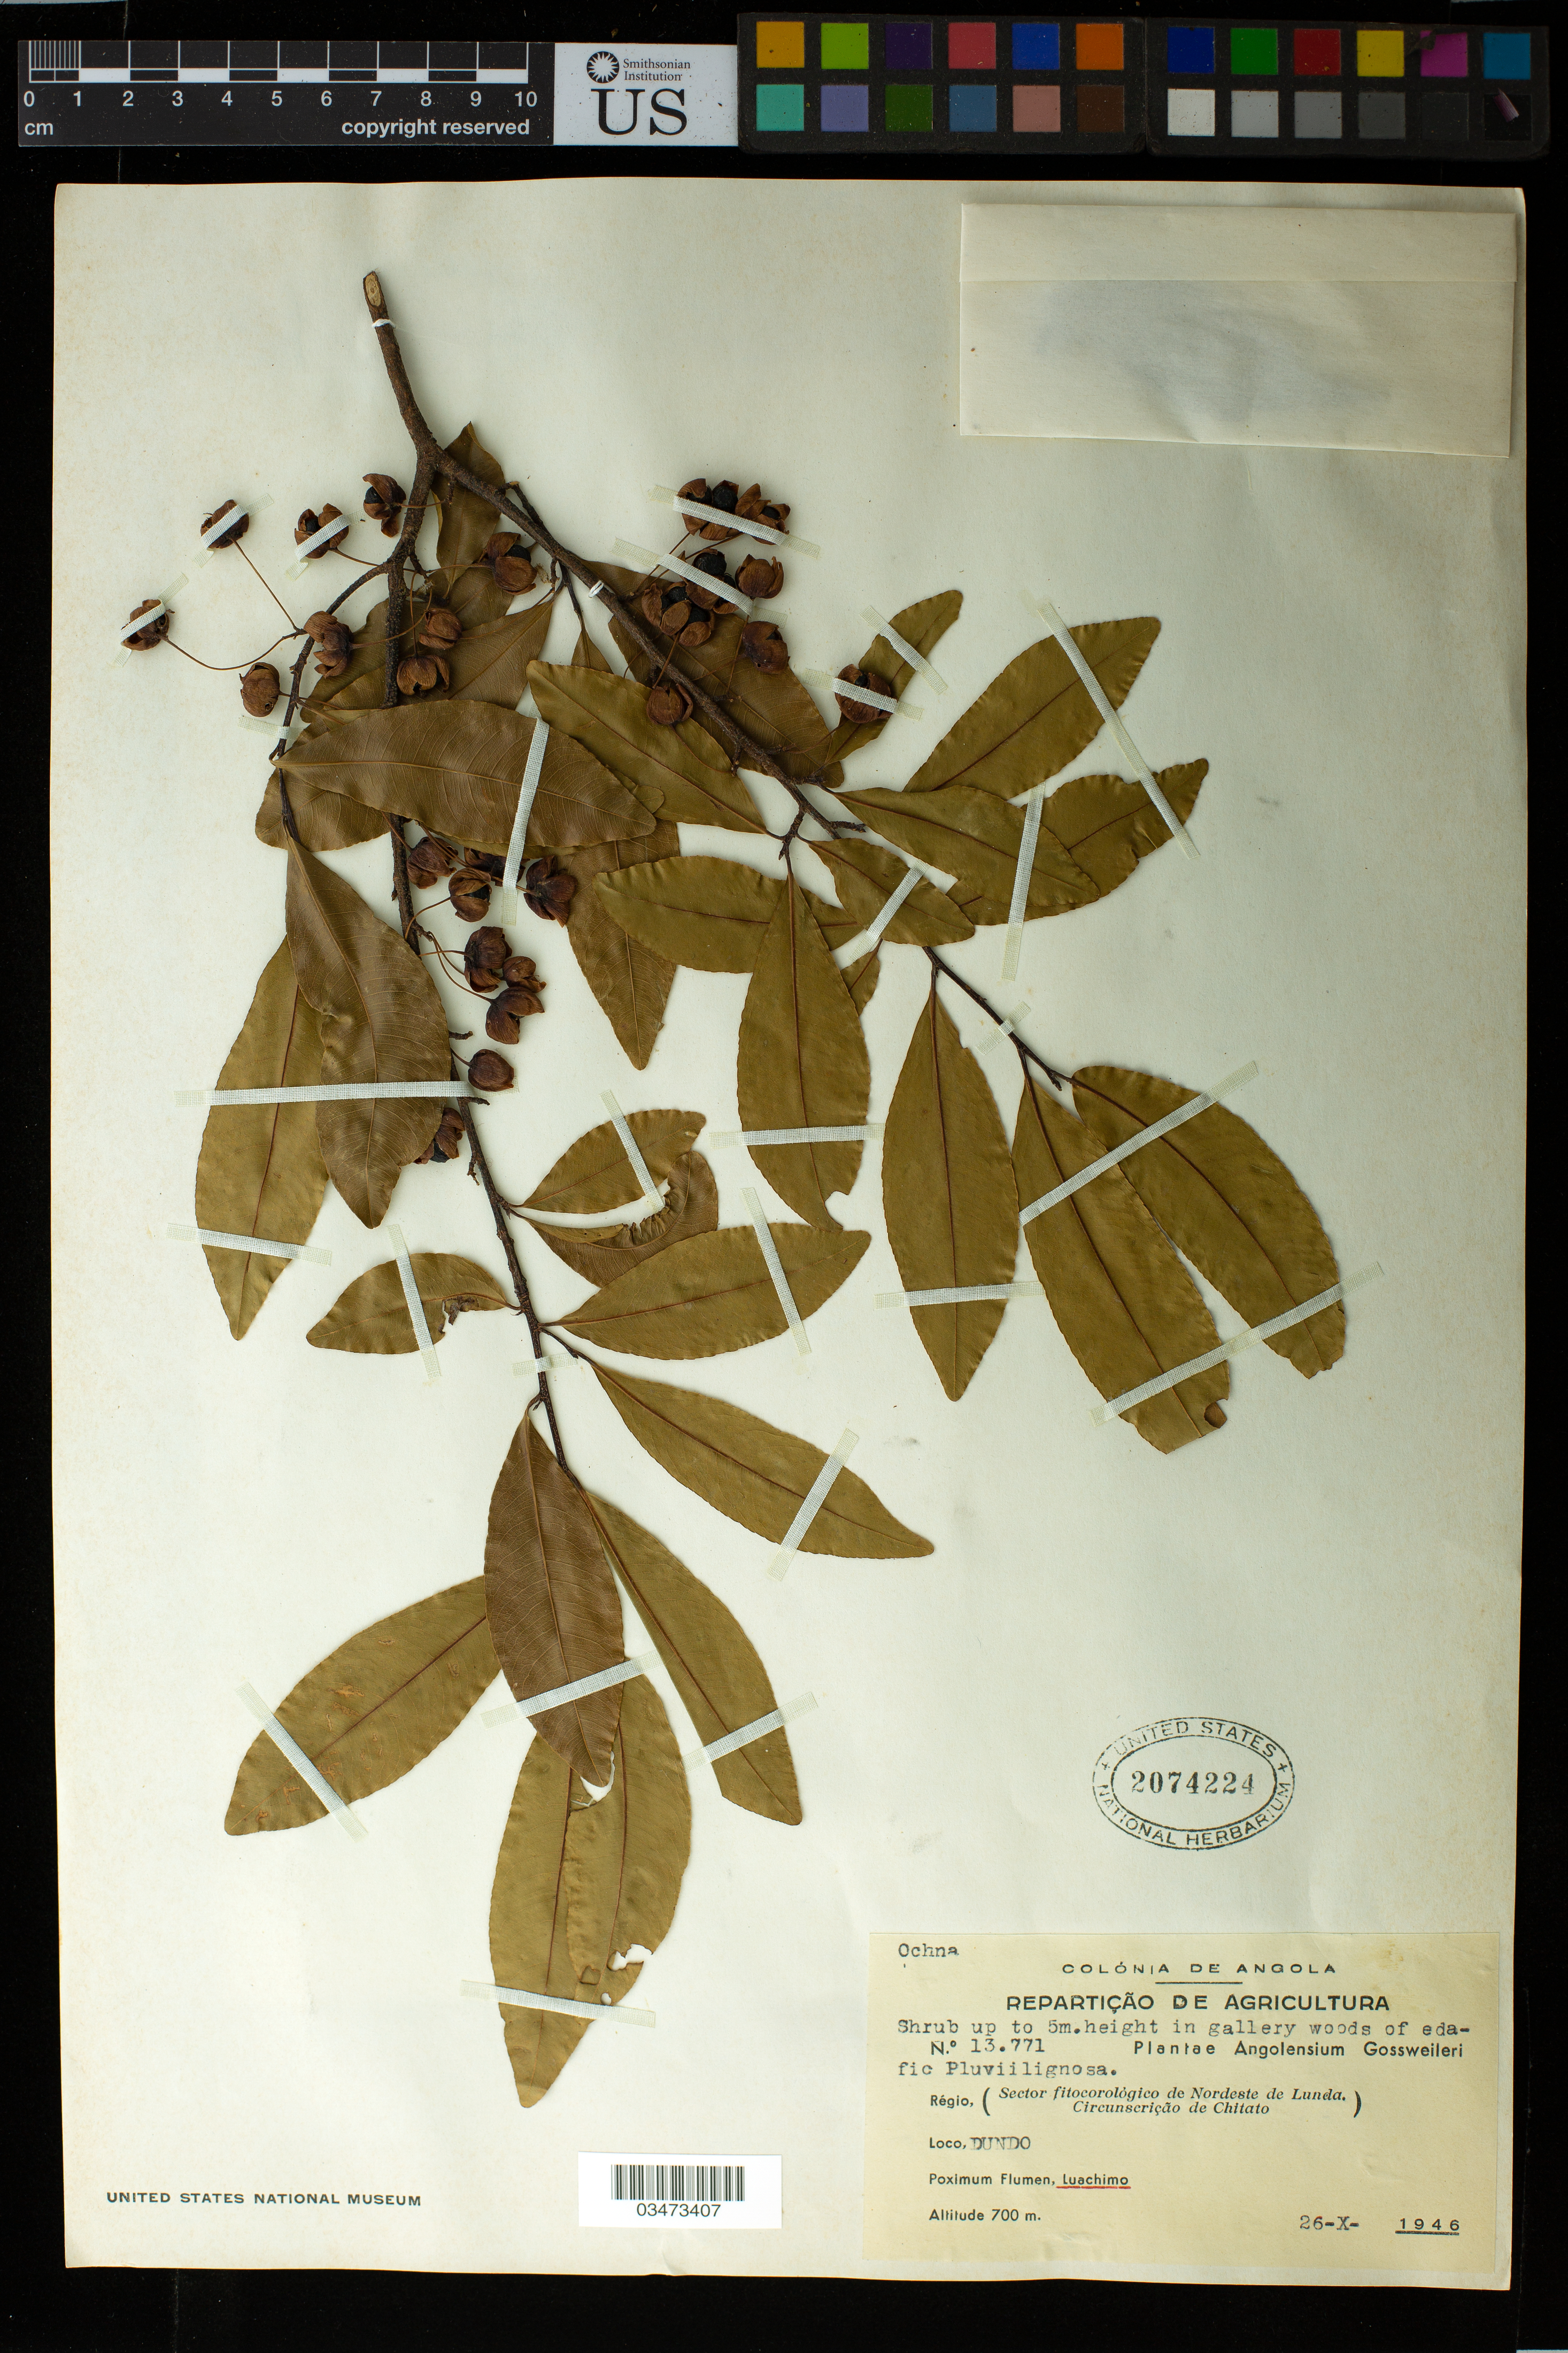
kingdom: Plantae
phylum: Tracheophyta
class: Magnoliopsida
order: Malpighiales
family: Ochnaceae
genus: Ochna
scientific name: Ochna sp.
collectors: -. Gossweiler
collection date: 1946-10-26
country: Angola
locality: Region, (Sector fitocorologico de Nordeste de Lunda, Circunsrcicao de Chitato)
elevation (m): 700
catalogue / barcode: US 2074224